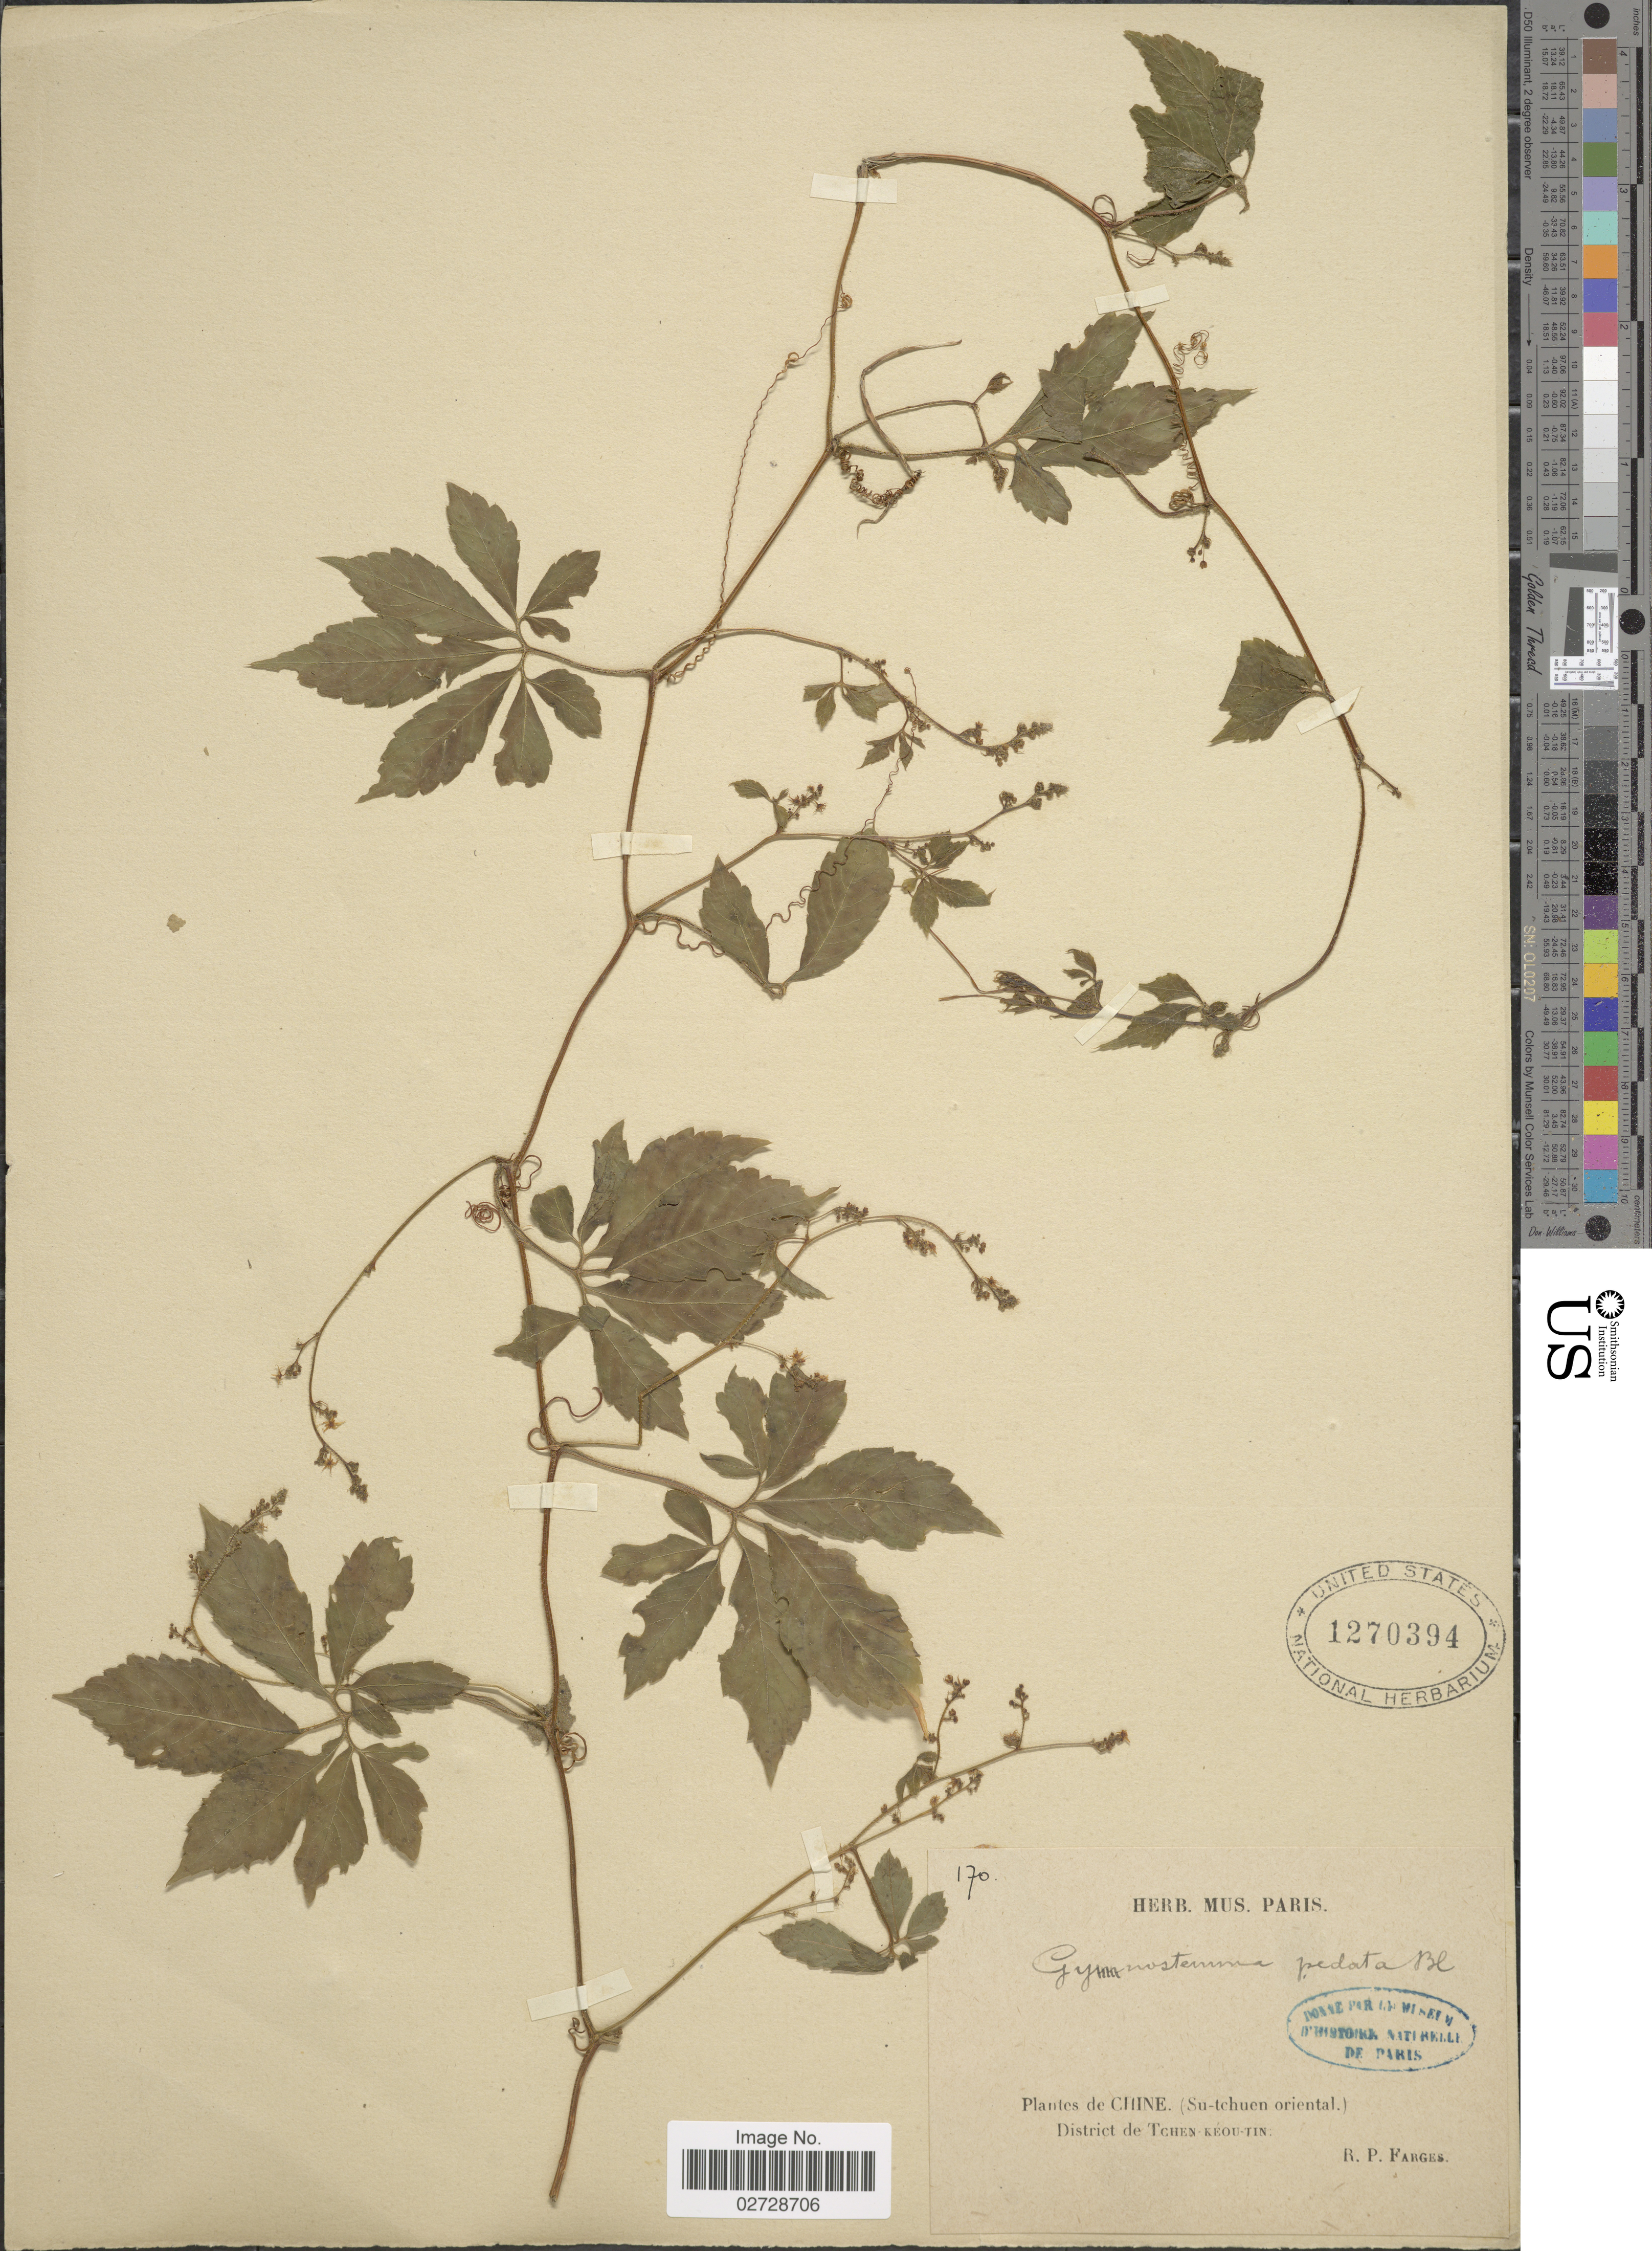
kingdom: Plantae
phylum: Tracheophyta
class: Magnoliopsida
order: Cucurbitales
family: Cucurbitaceae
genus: Gynostemma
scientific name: Gynostemma pentaphyllum var. pentaphyllum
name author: (Thunb.) Makino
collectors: R. Farges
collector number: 170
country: China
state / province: Sichuan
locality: Chine. (Su-tchuen oriental.) District de Tchen-Kéou-Tin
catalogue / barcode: US 1270394